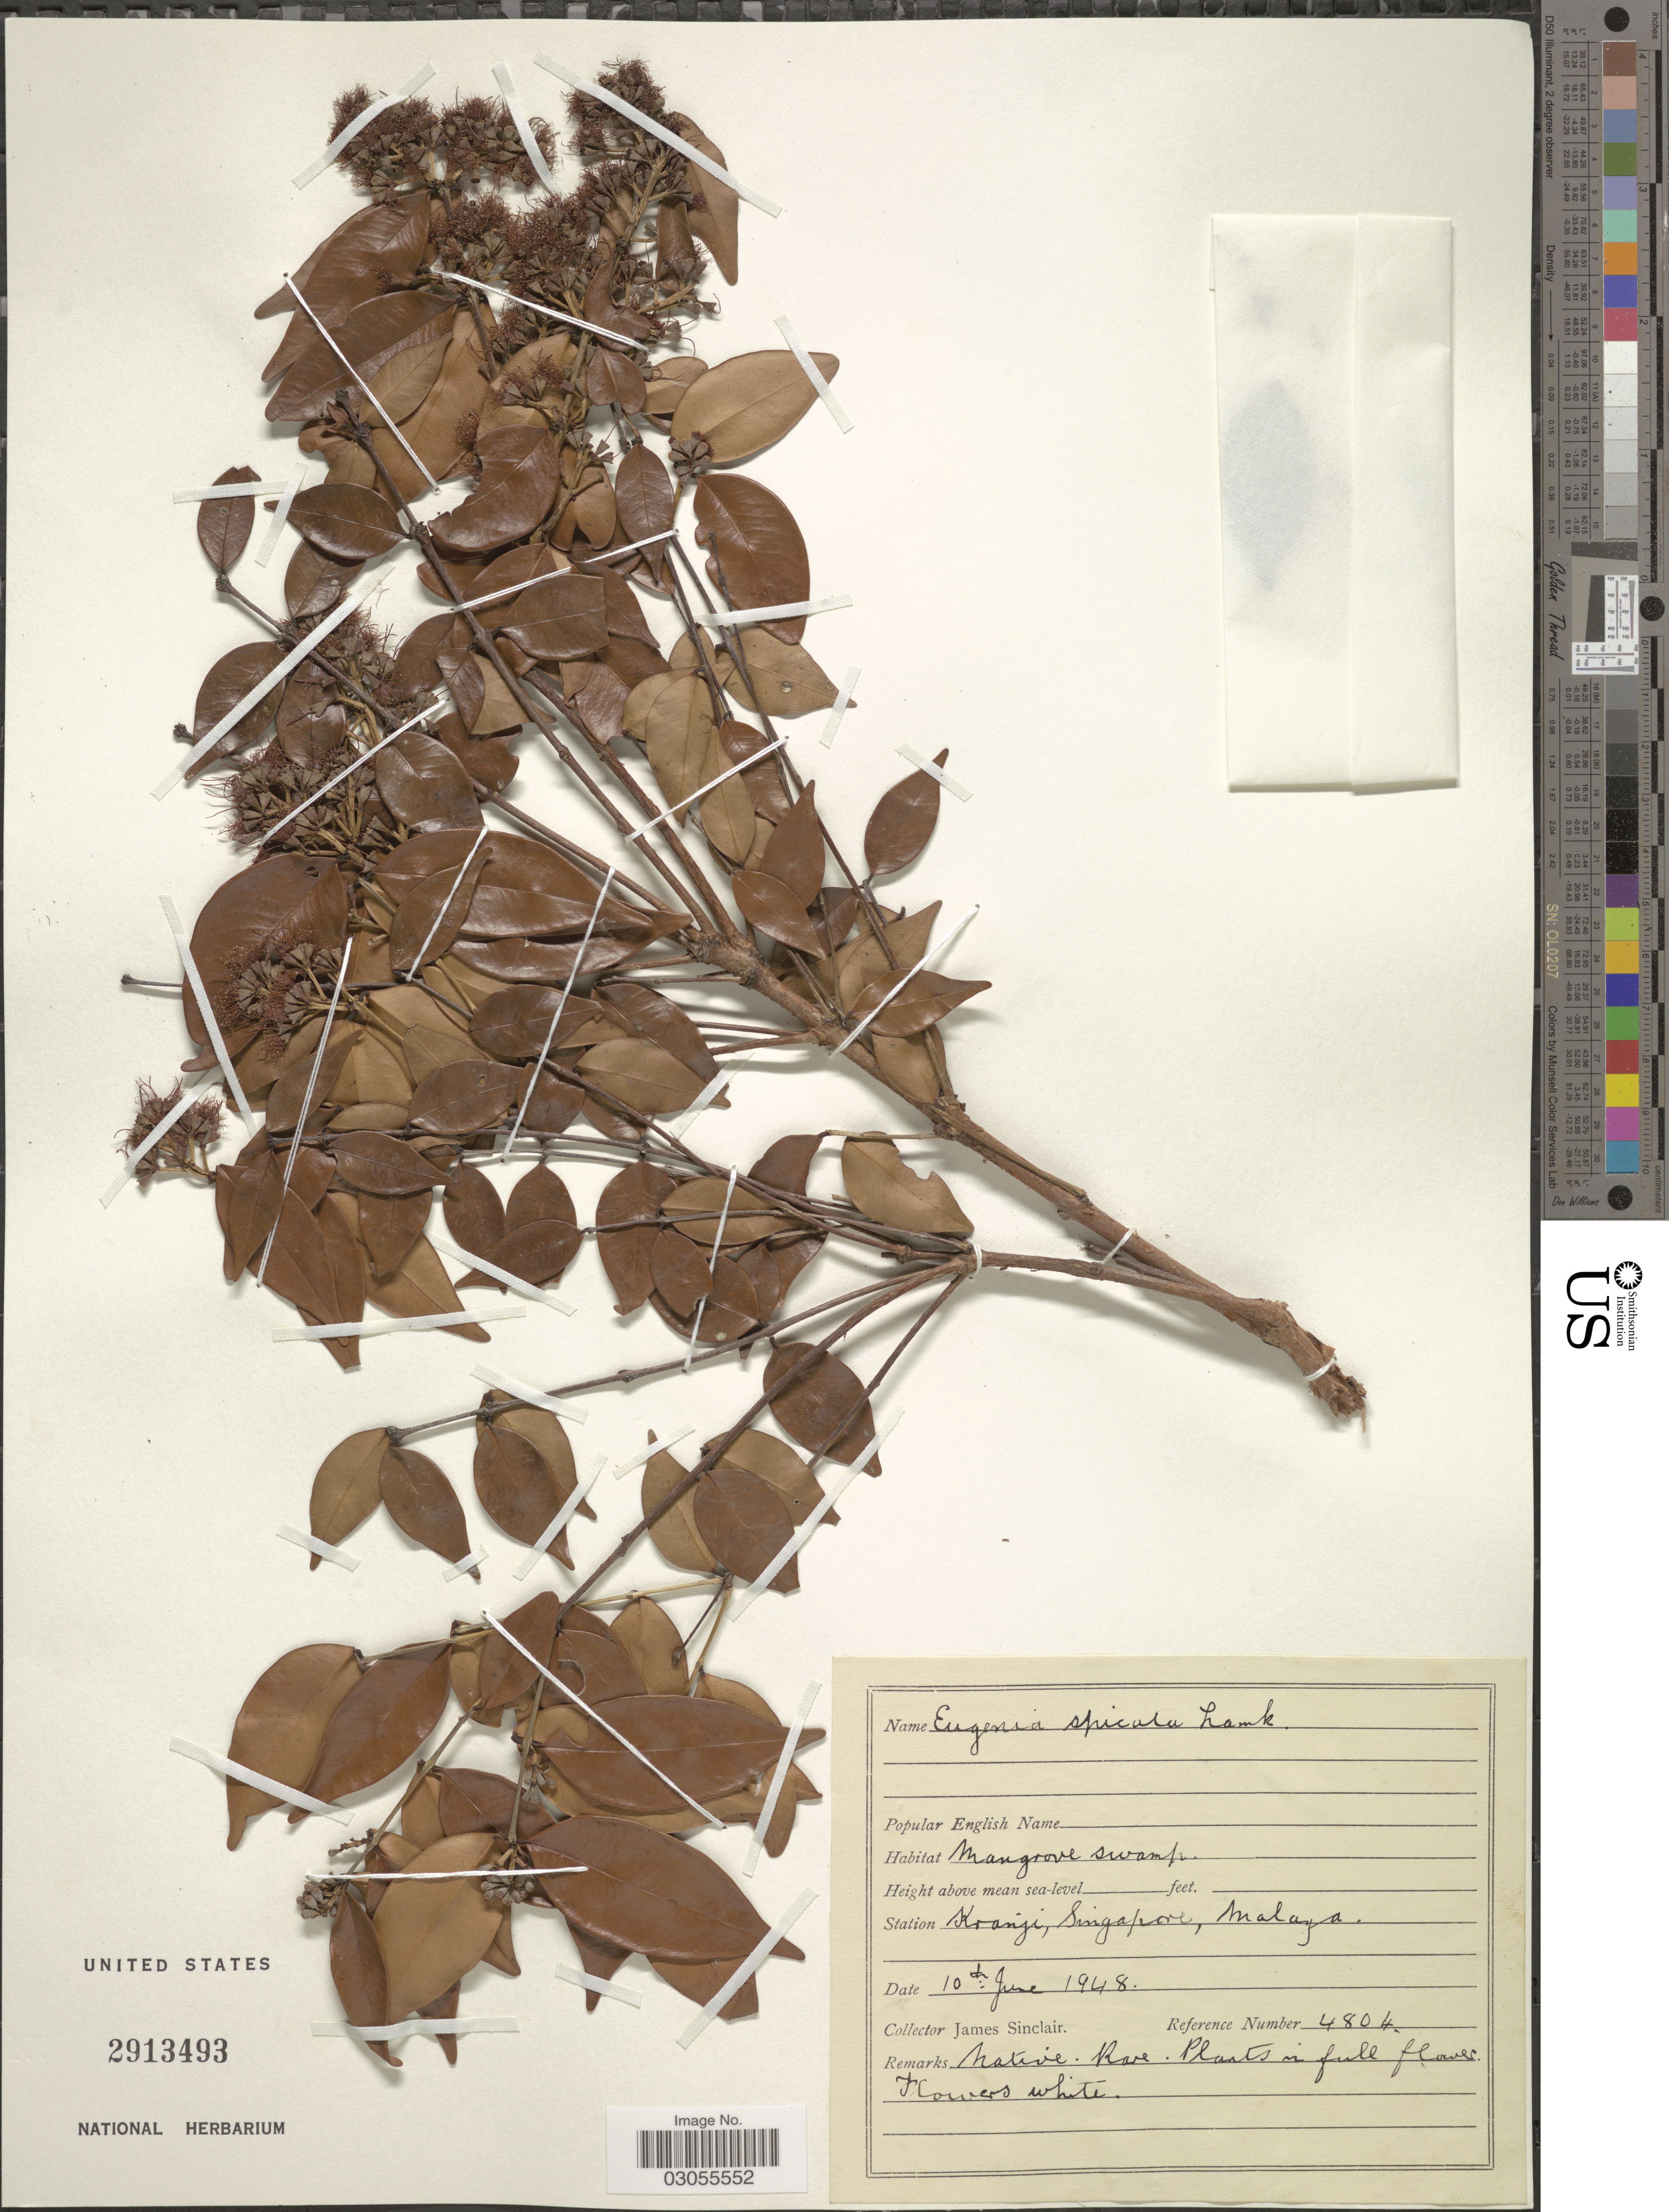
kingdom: Plantae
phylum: Tracheophyta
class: Magnoliopsida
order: Myrtales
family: Myrtaceae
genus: Syzygium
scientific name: Syzygium zeylanicum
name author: (L.) DC.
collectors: J. Sinclair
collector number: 4804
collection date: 1948-06-10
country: Singapore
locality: Kranji, Malaya.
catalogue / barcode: US 2913493